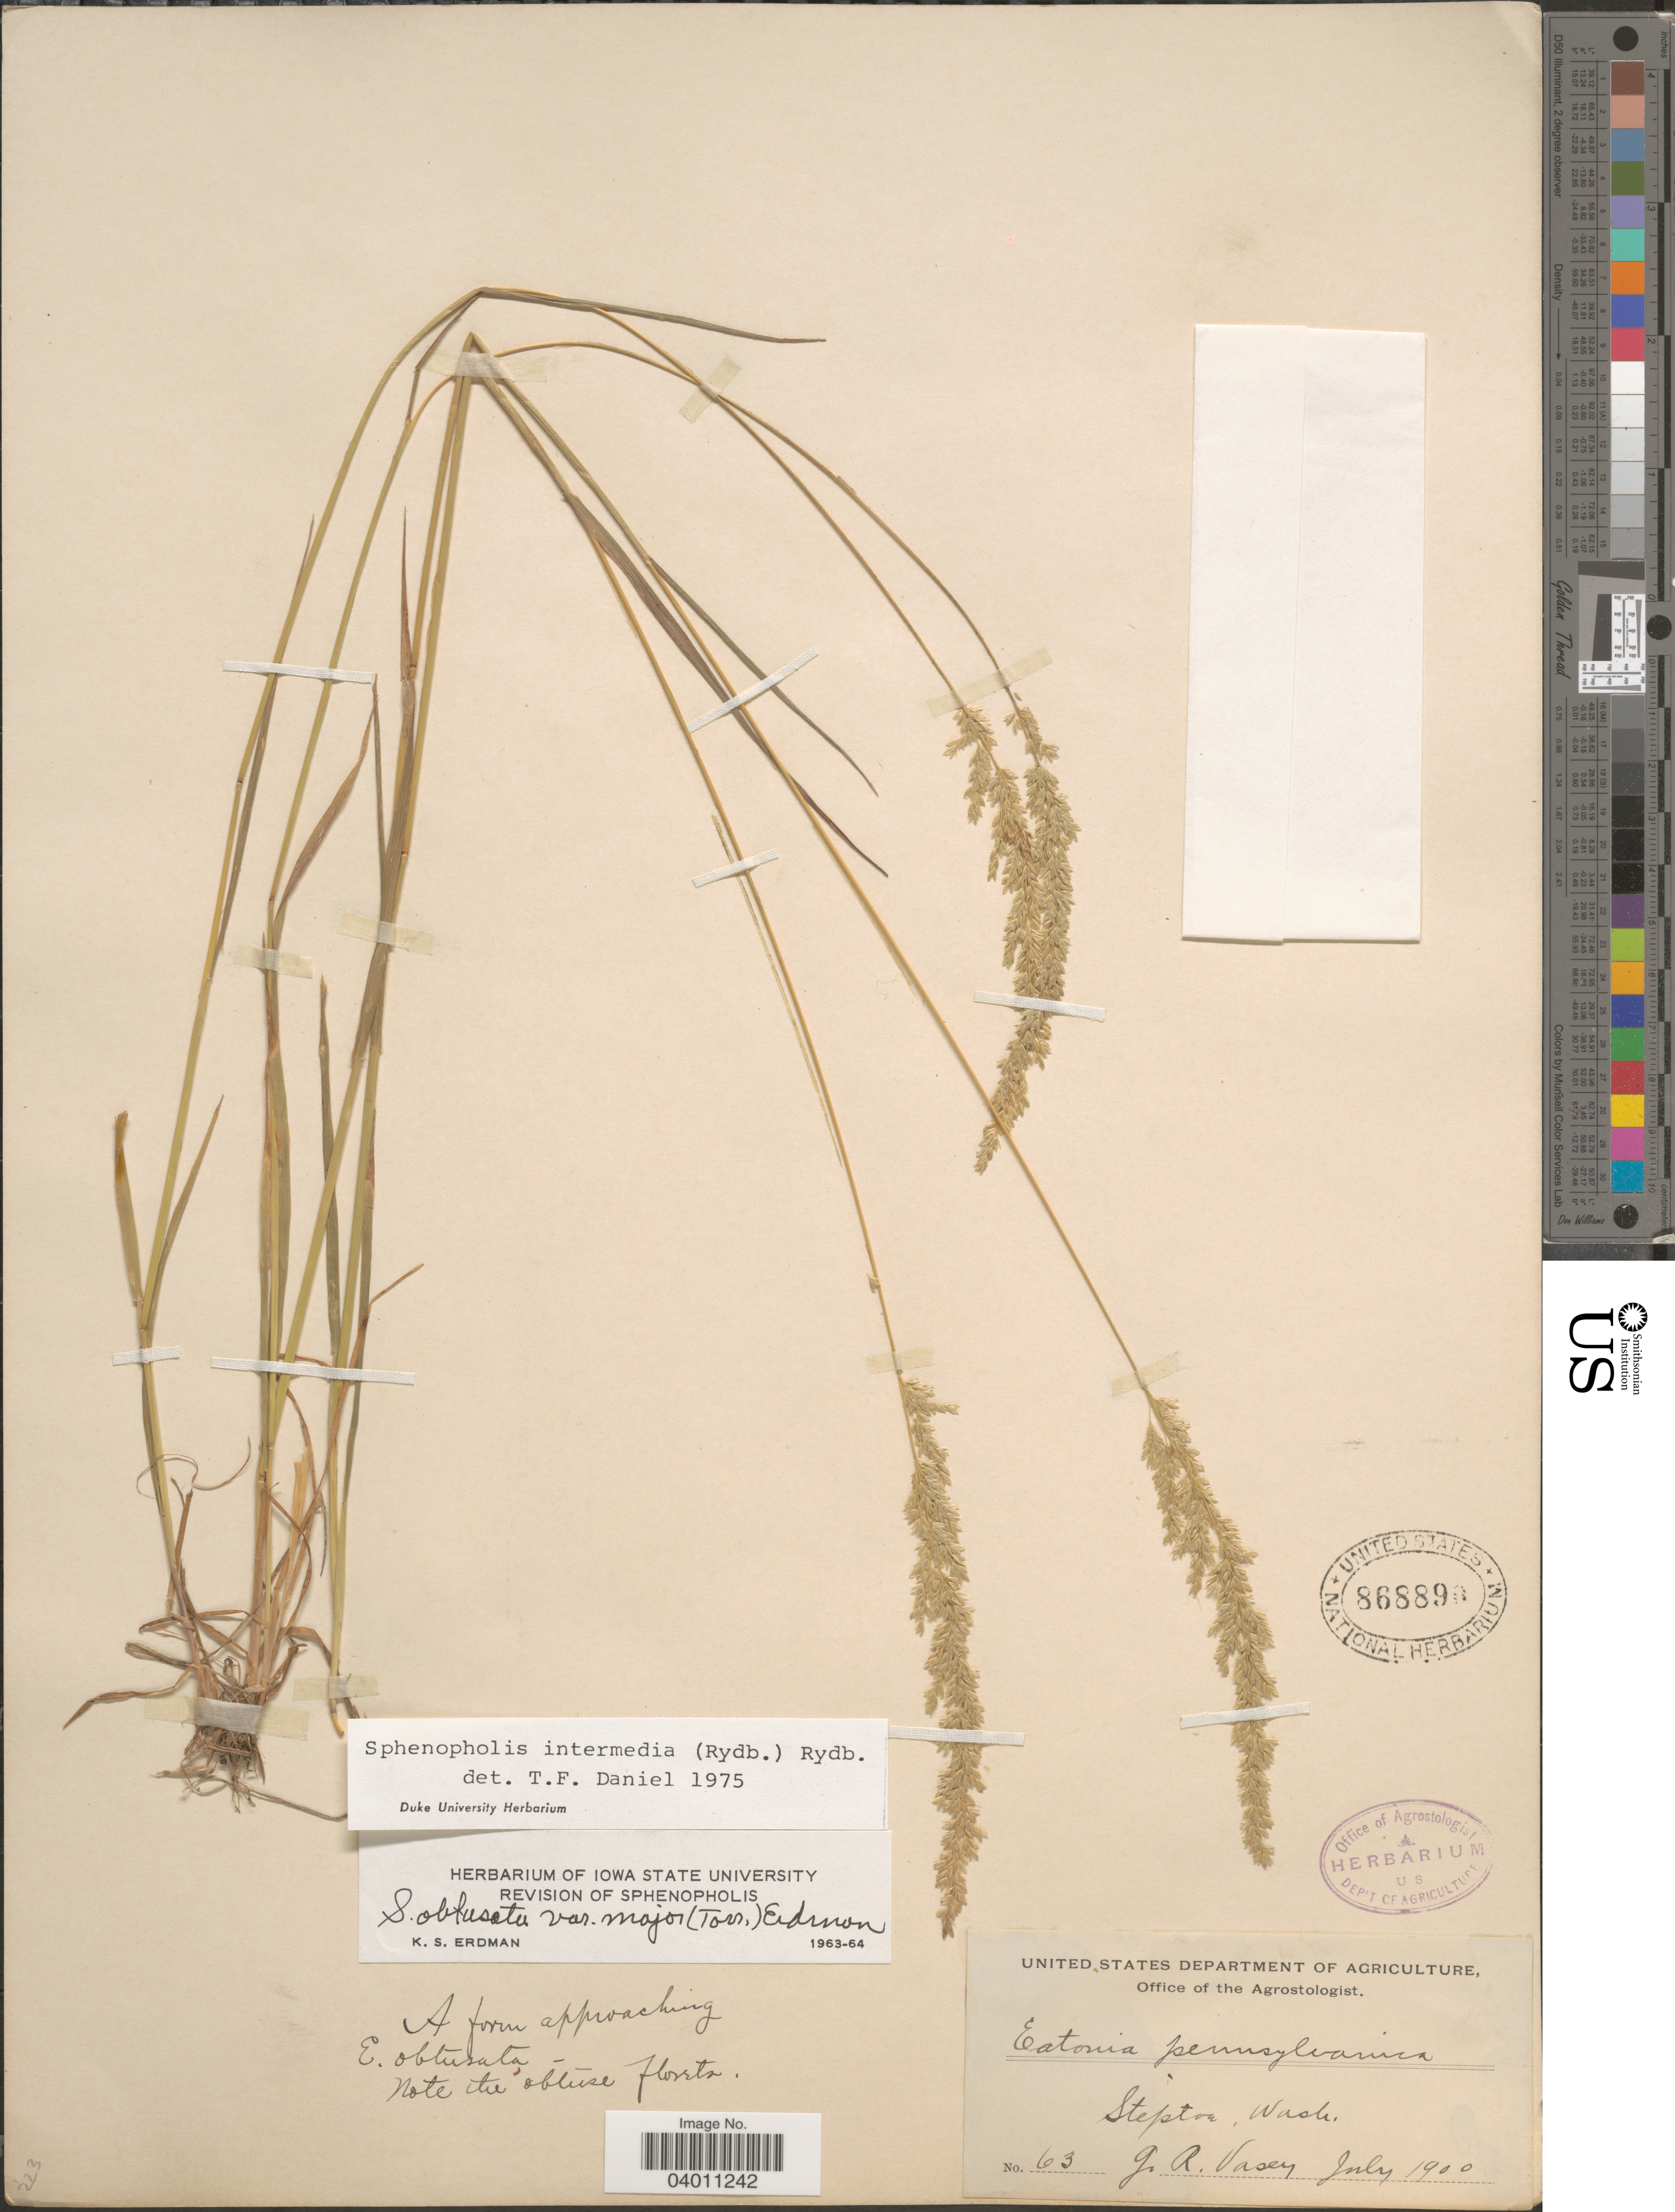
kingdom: Plantae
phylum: Tracheophyta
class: Liliopsida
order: Poales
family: Poaceae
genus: Sphenopholis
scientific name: Sphenopholis intermedia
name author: (Rydb.) Rydb.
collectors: G. R. Vasey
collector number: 63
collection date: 1900-07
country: United States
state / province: Washington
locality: Steptoe.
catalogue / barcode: US 868890